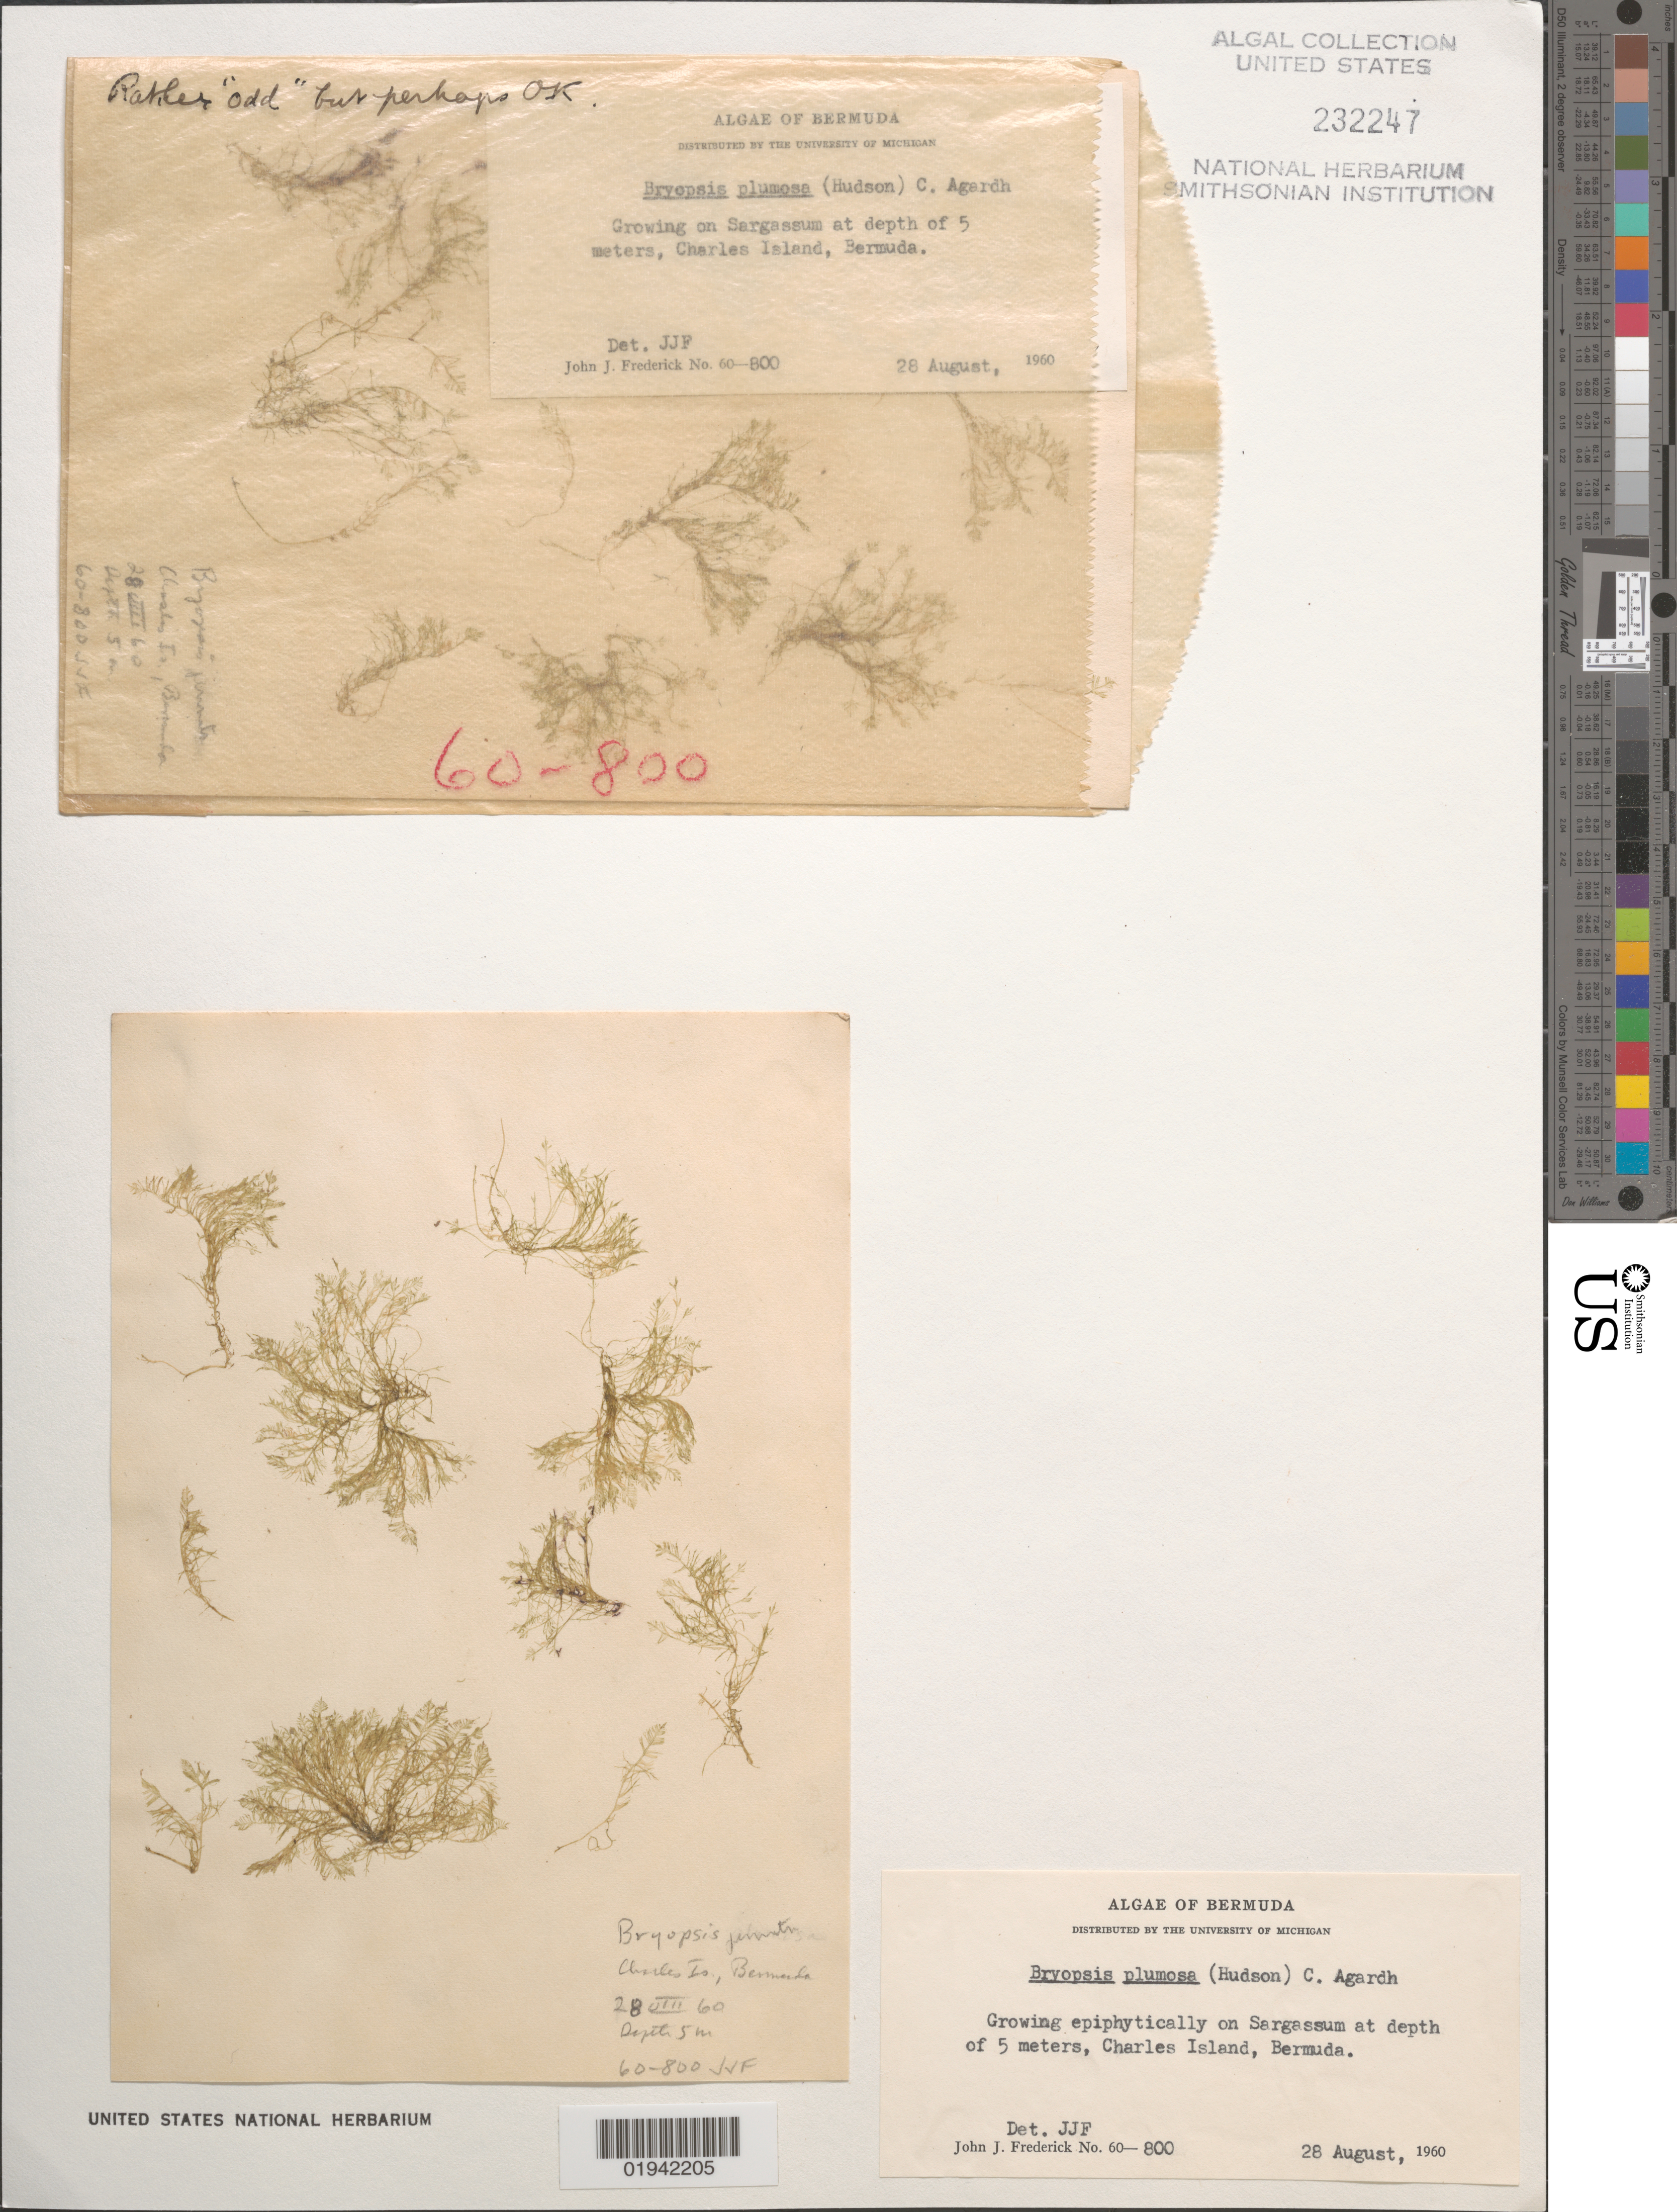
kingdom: Plantae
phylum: Chlorophyta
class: Ulvophyceae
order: Bryopsidales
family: Bryopsidaceae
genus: Bryopsis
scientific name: Bryopsis plumosa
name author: (Huds.) C. Agardh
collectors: J. Frederick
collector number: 60-800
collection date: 1960-08-28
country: Bermuda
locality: Charles Island.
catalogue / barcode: US 232247